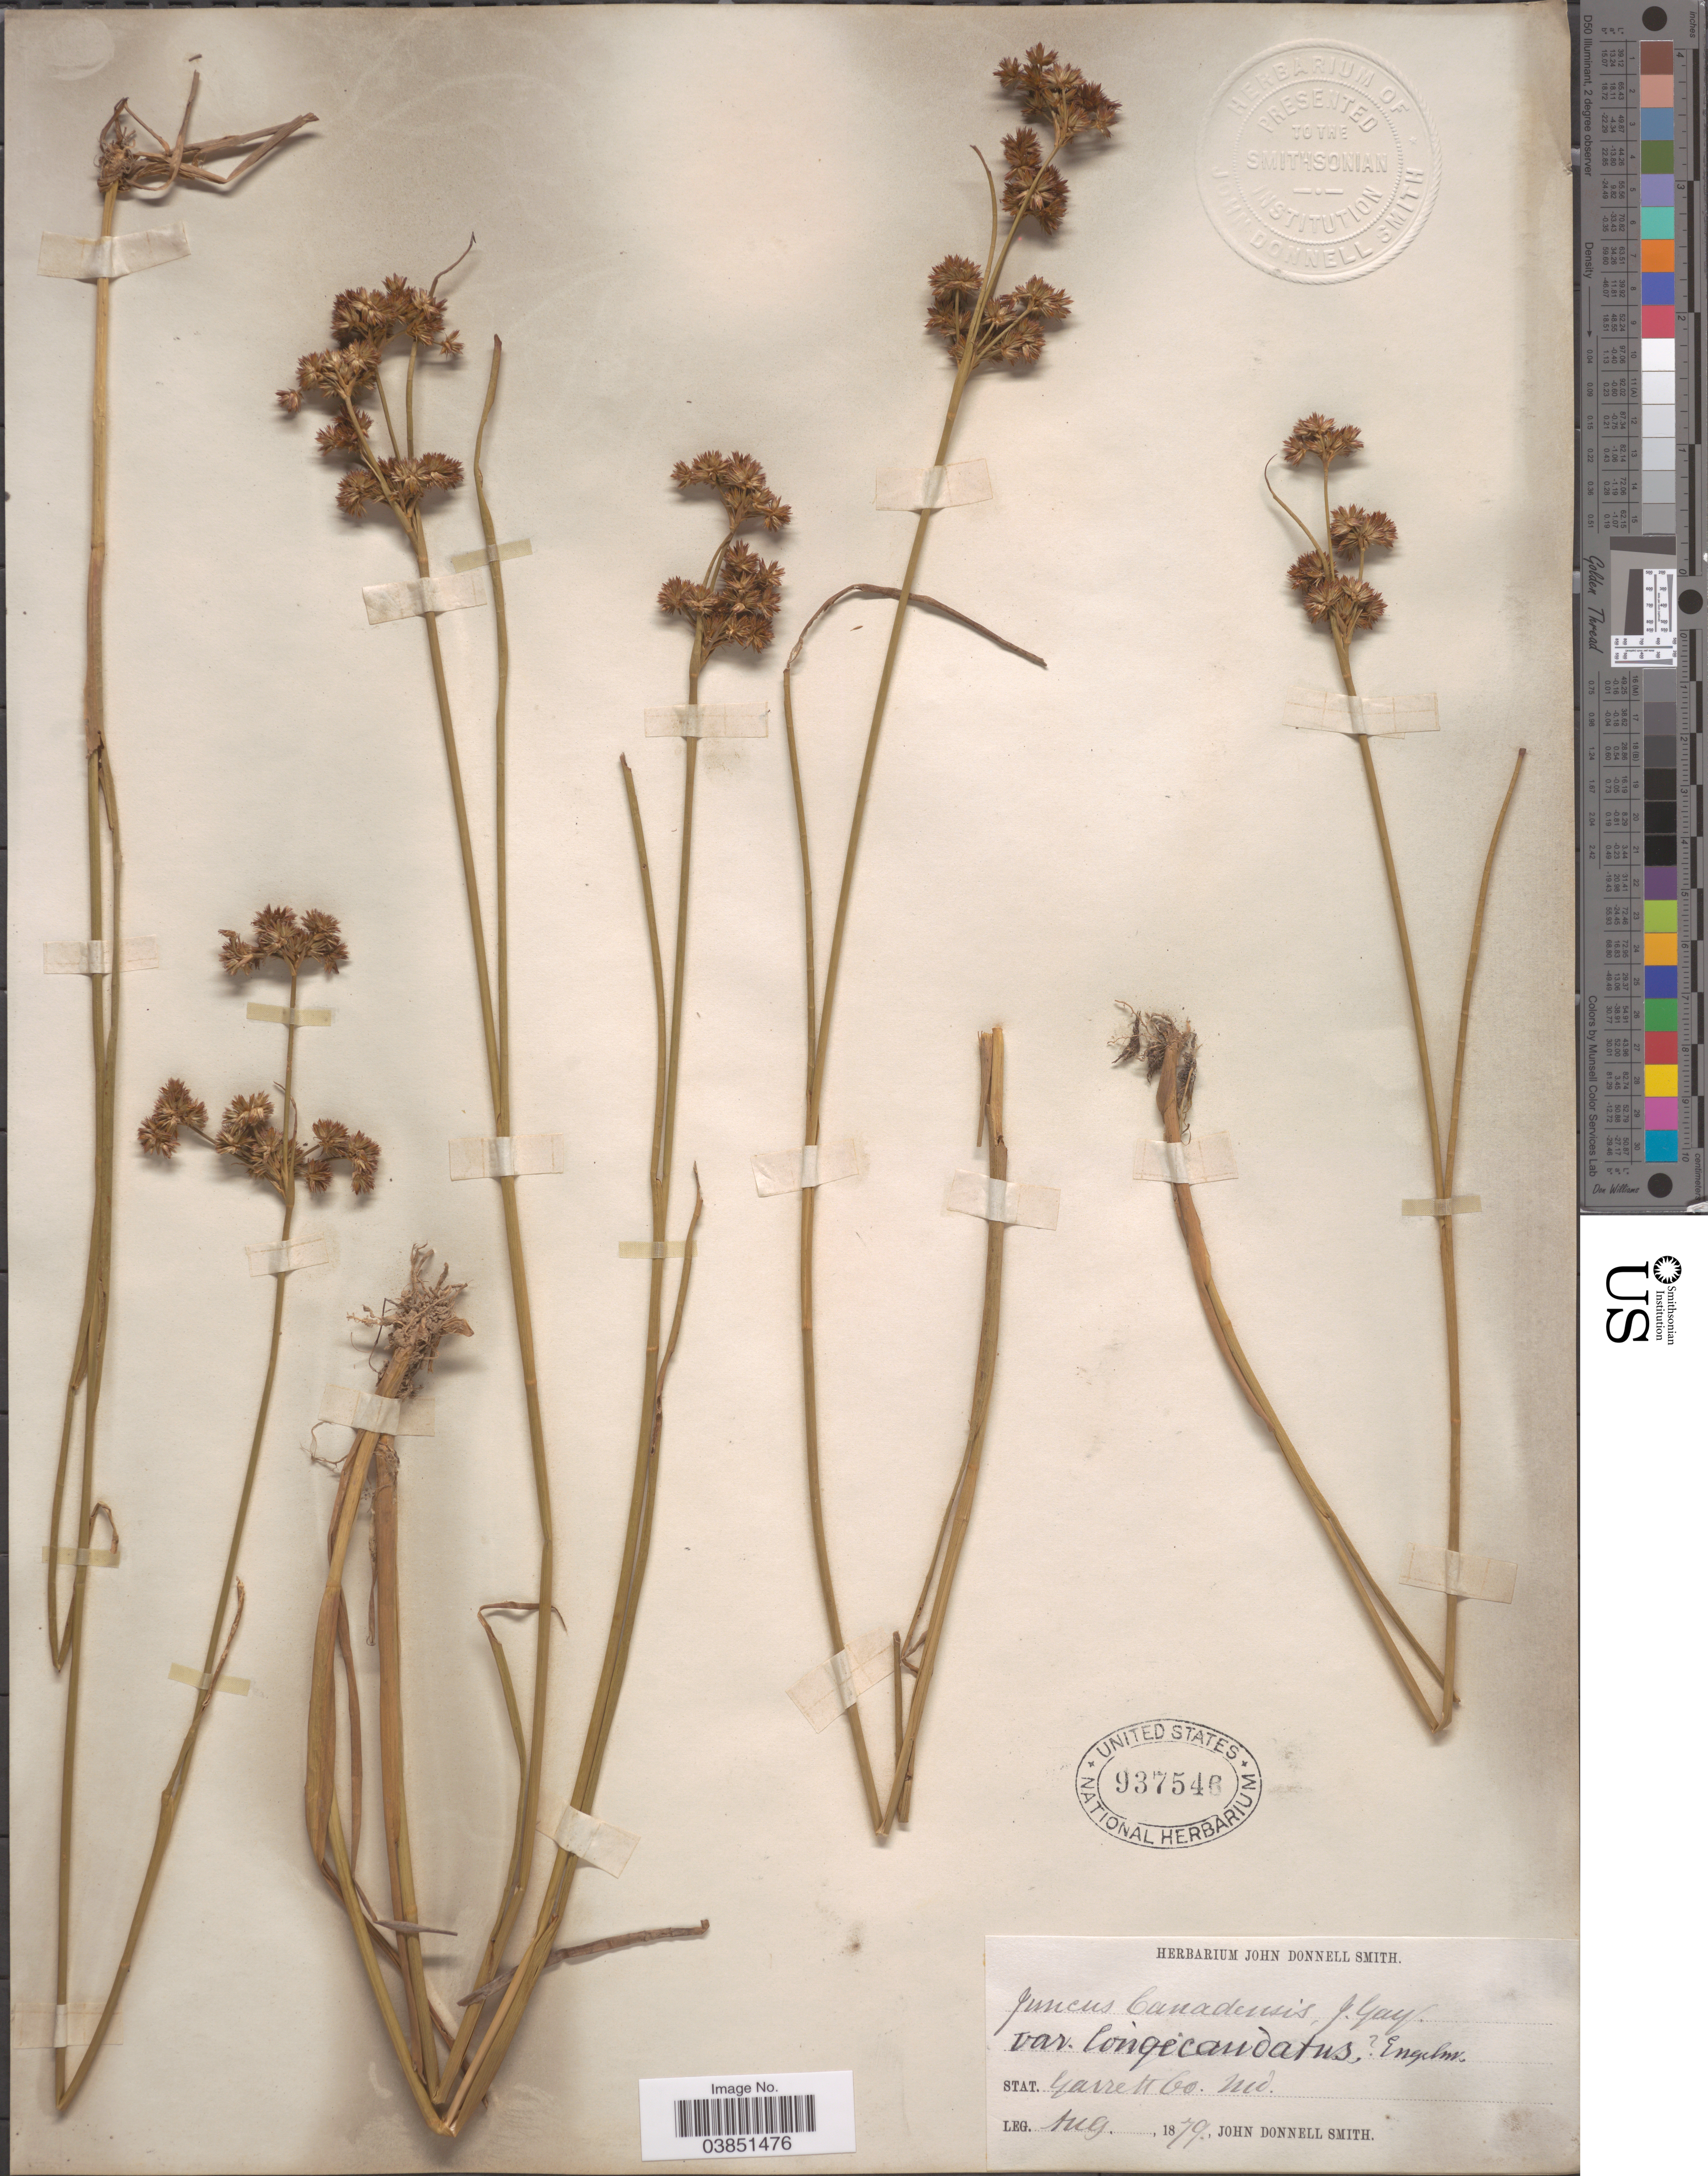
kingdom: Plantae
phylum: Tracheophyta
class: Liliopsida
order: Poales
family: Juncaceae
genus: Juncus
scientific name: Juncus canadensis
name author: J. Gay ex Laharpe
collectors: J. Donnell Smith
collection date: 1879-08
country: United States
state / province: Maryland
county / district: Garrett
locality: Stat. Garrett Co.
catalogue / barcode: US 937546